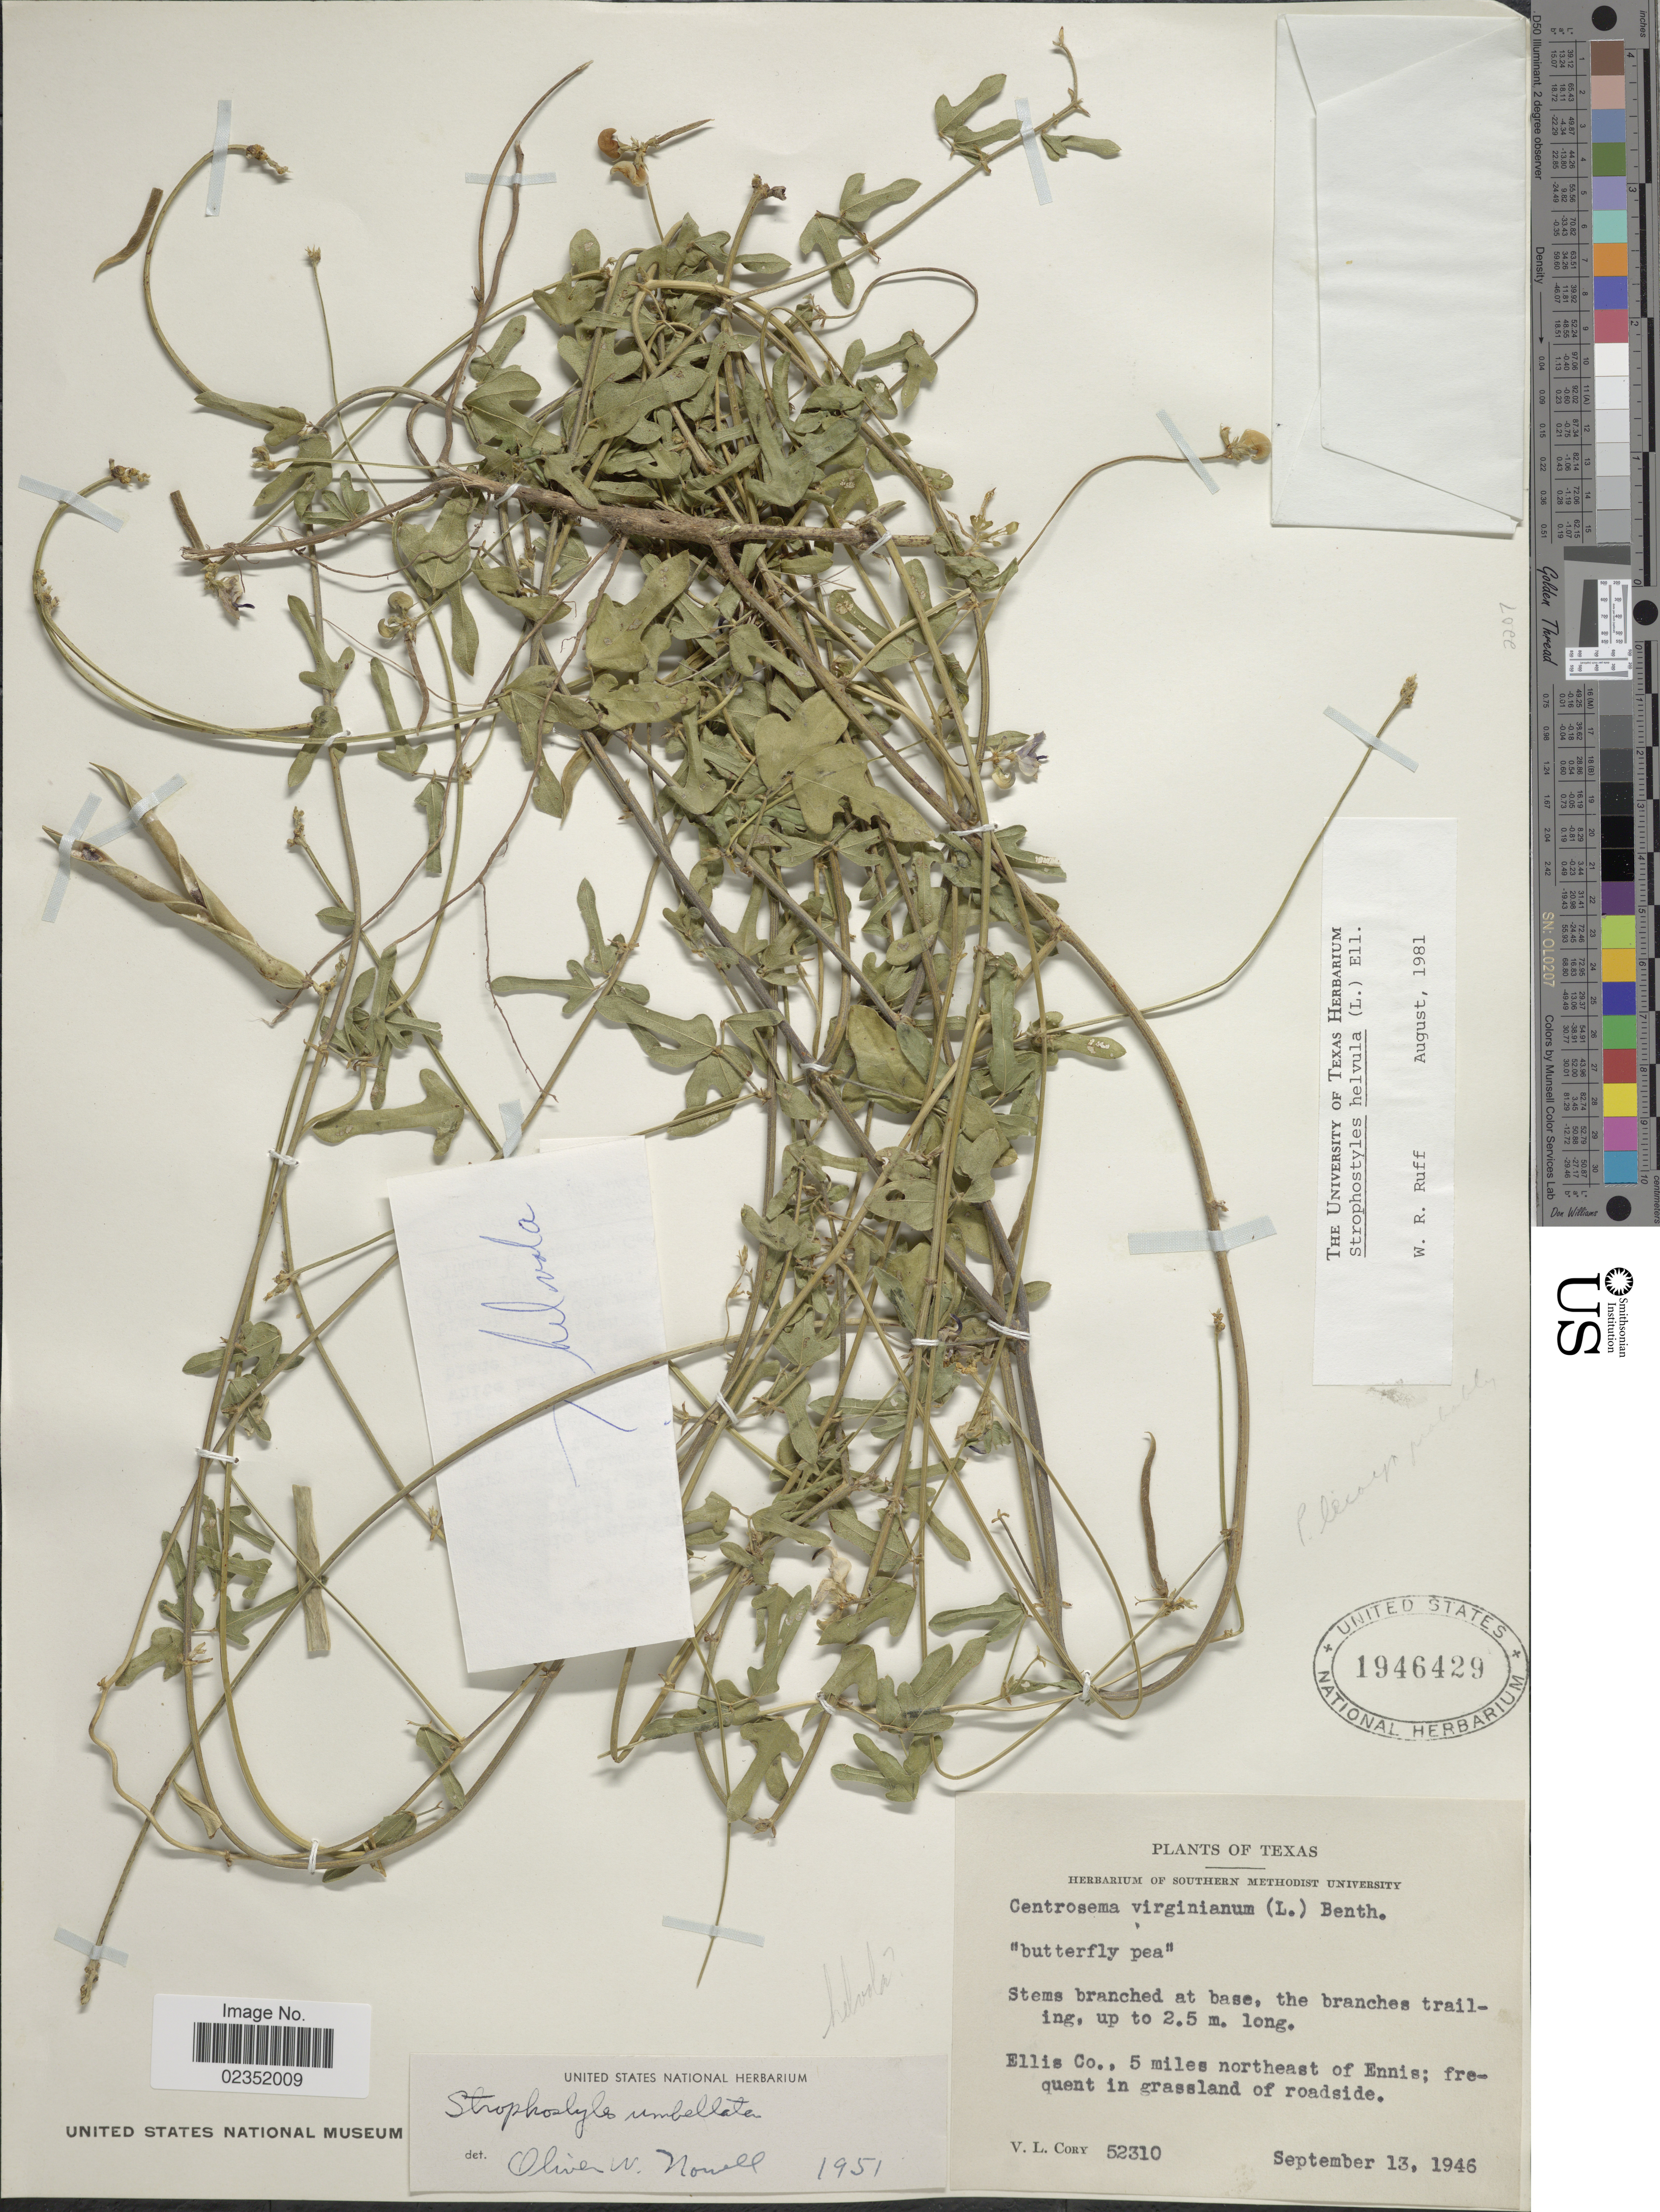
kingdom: Plantae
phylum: Tracheophyta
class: Magnoliopsida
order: Fabales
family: Fabaceae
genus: Strophostyles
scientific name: Strophostyles helvola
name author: (L.) Elliott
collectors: V. Cory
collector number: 52310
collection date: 1946-09-13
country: United States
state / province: Texas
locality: Ellis Co., 5 miles northeast of Ennis; frequent in grassland of roadside.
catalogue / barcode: US 1946429